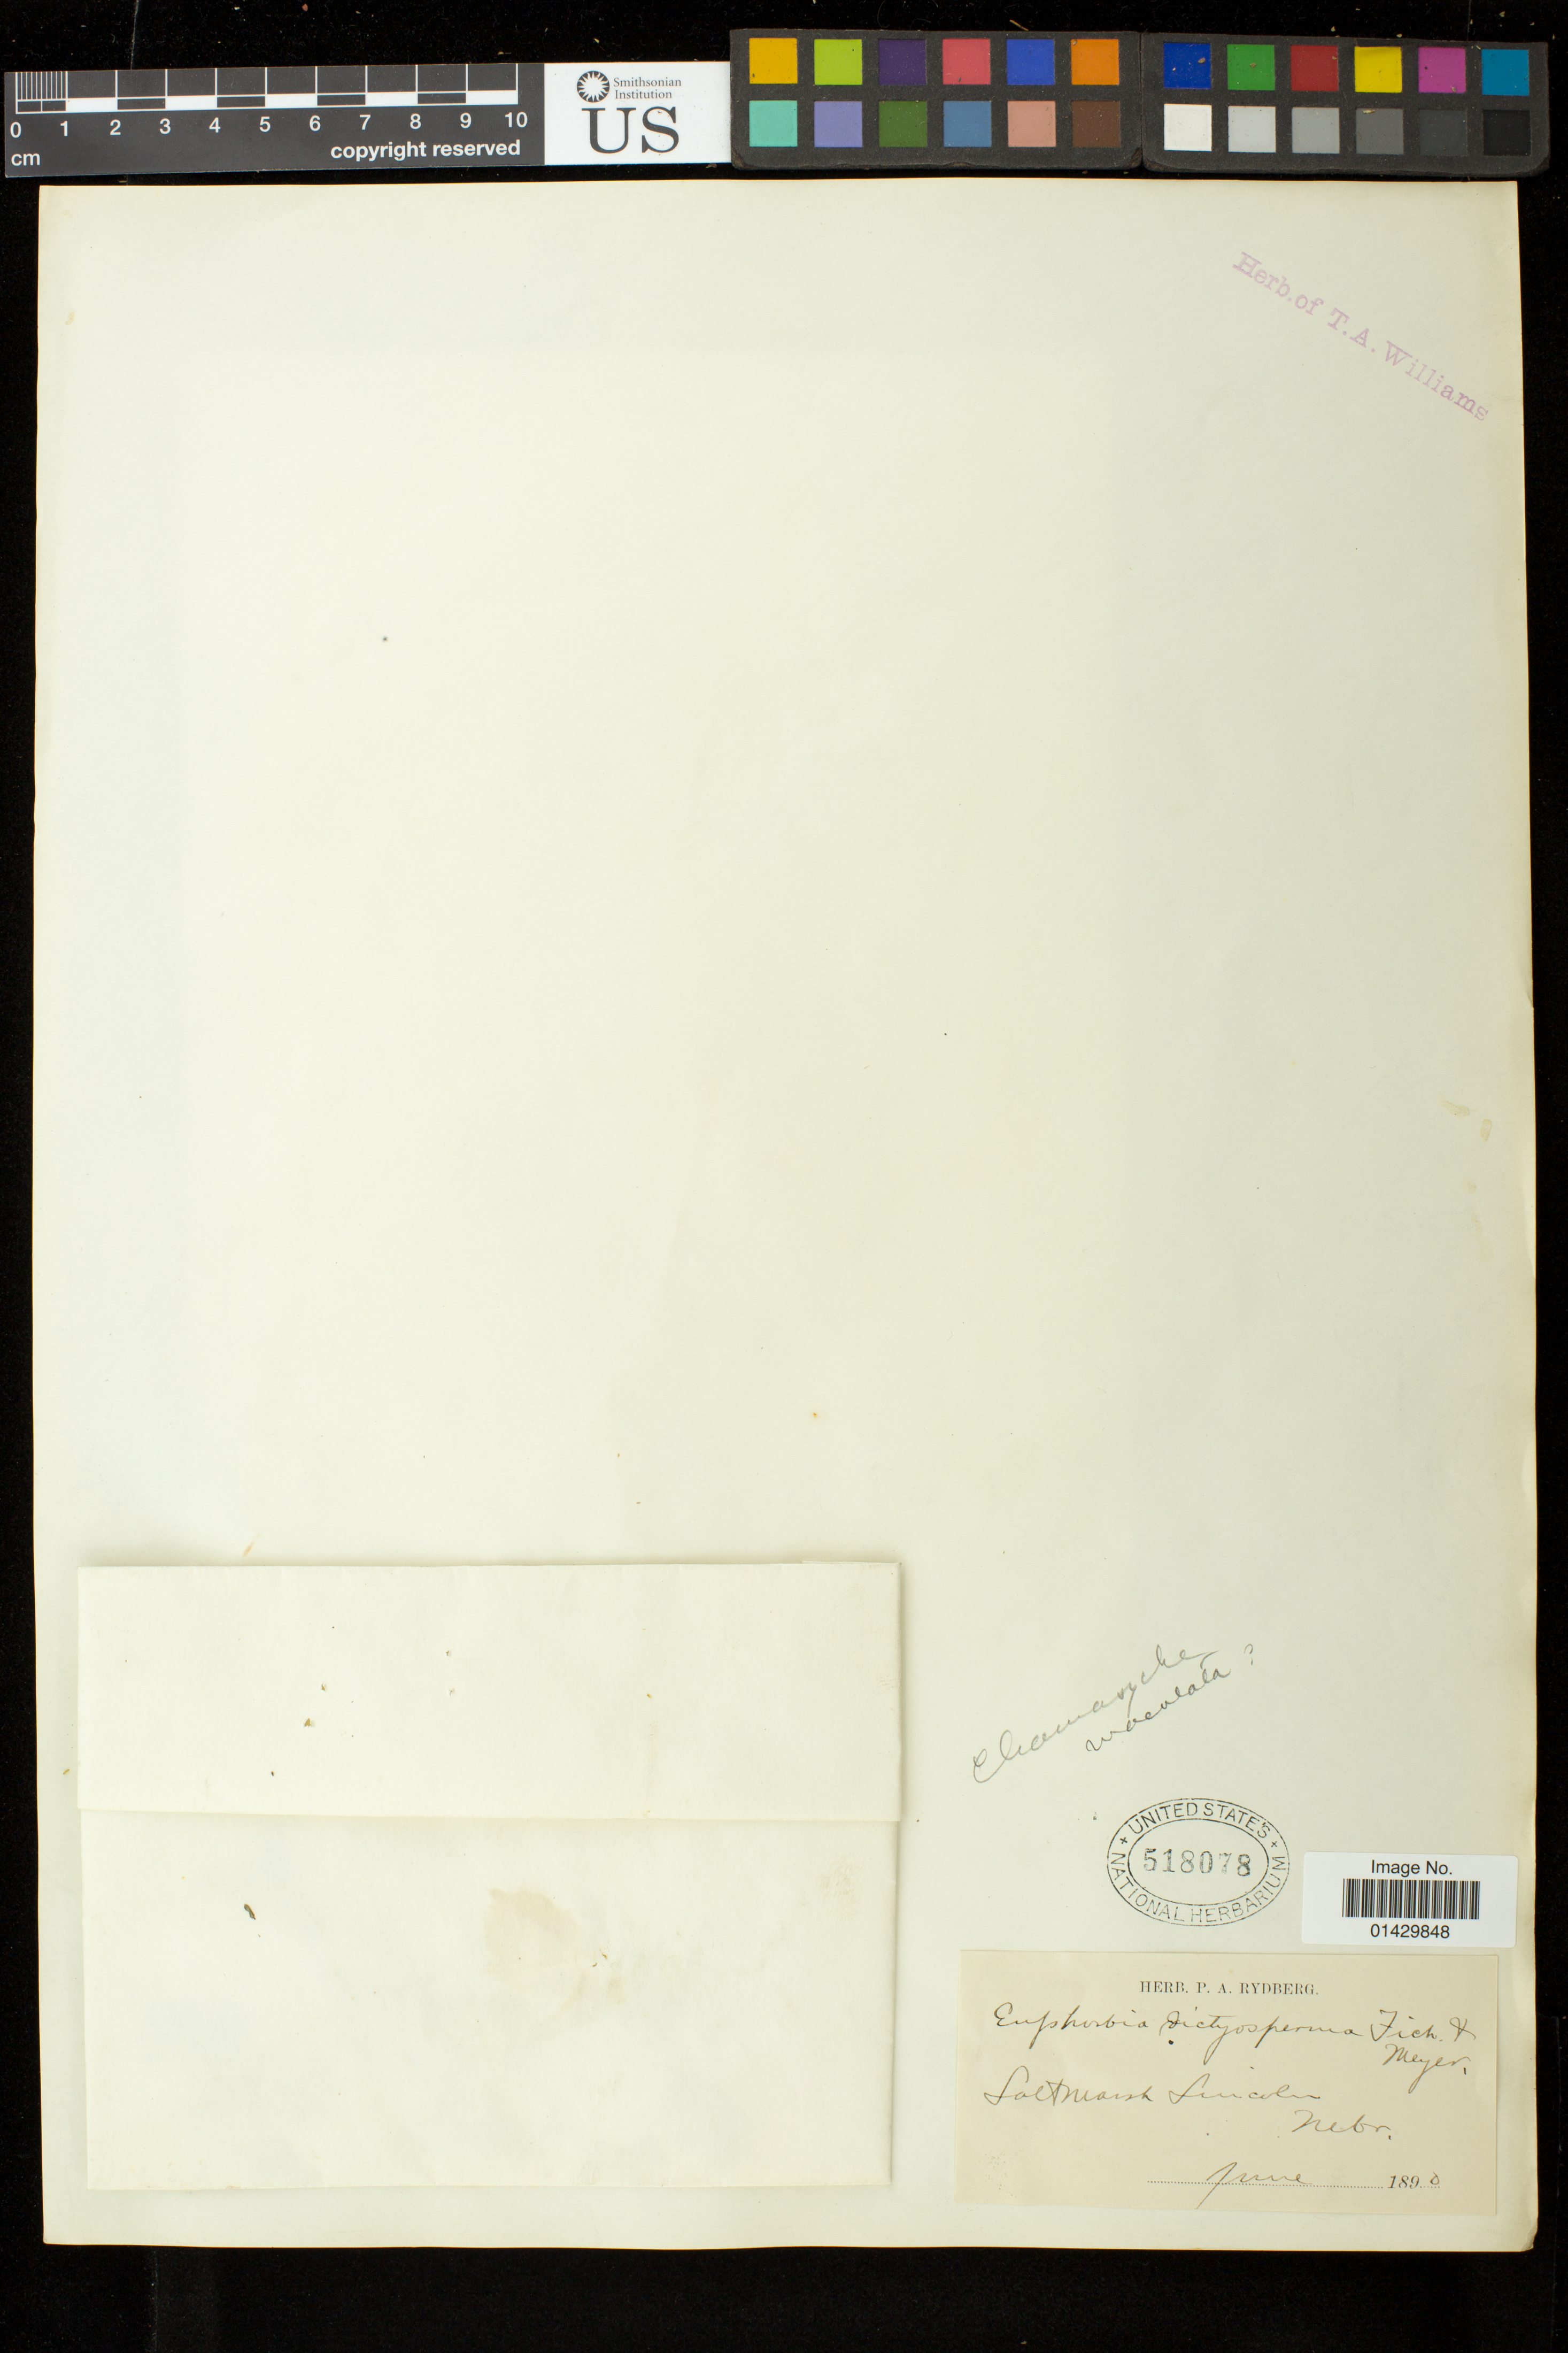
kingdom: Plantae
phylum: Tracheophyta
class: Magnoliopsida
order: Malpighiales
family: Euphorbiaceae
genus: Euphorbia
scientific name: Euphorbia maculata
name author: L.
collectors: P. A. Rydberg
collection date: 1890-06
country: United States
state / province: Nebraska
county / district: Lancaster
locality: Saltmarsh Lincoln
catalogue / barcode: US 518078